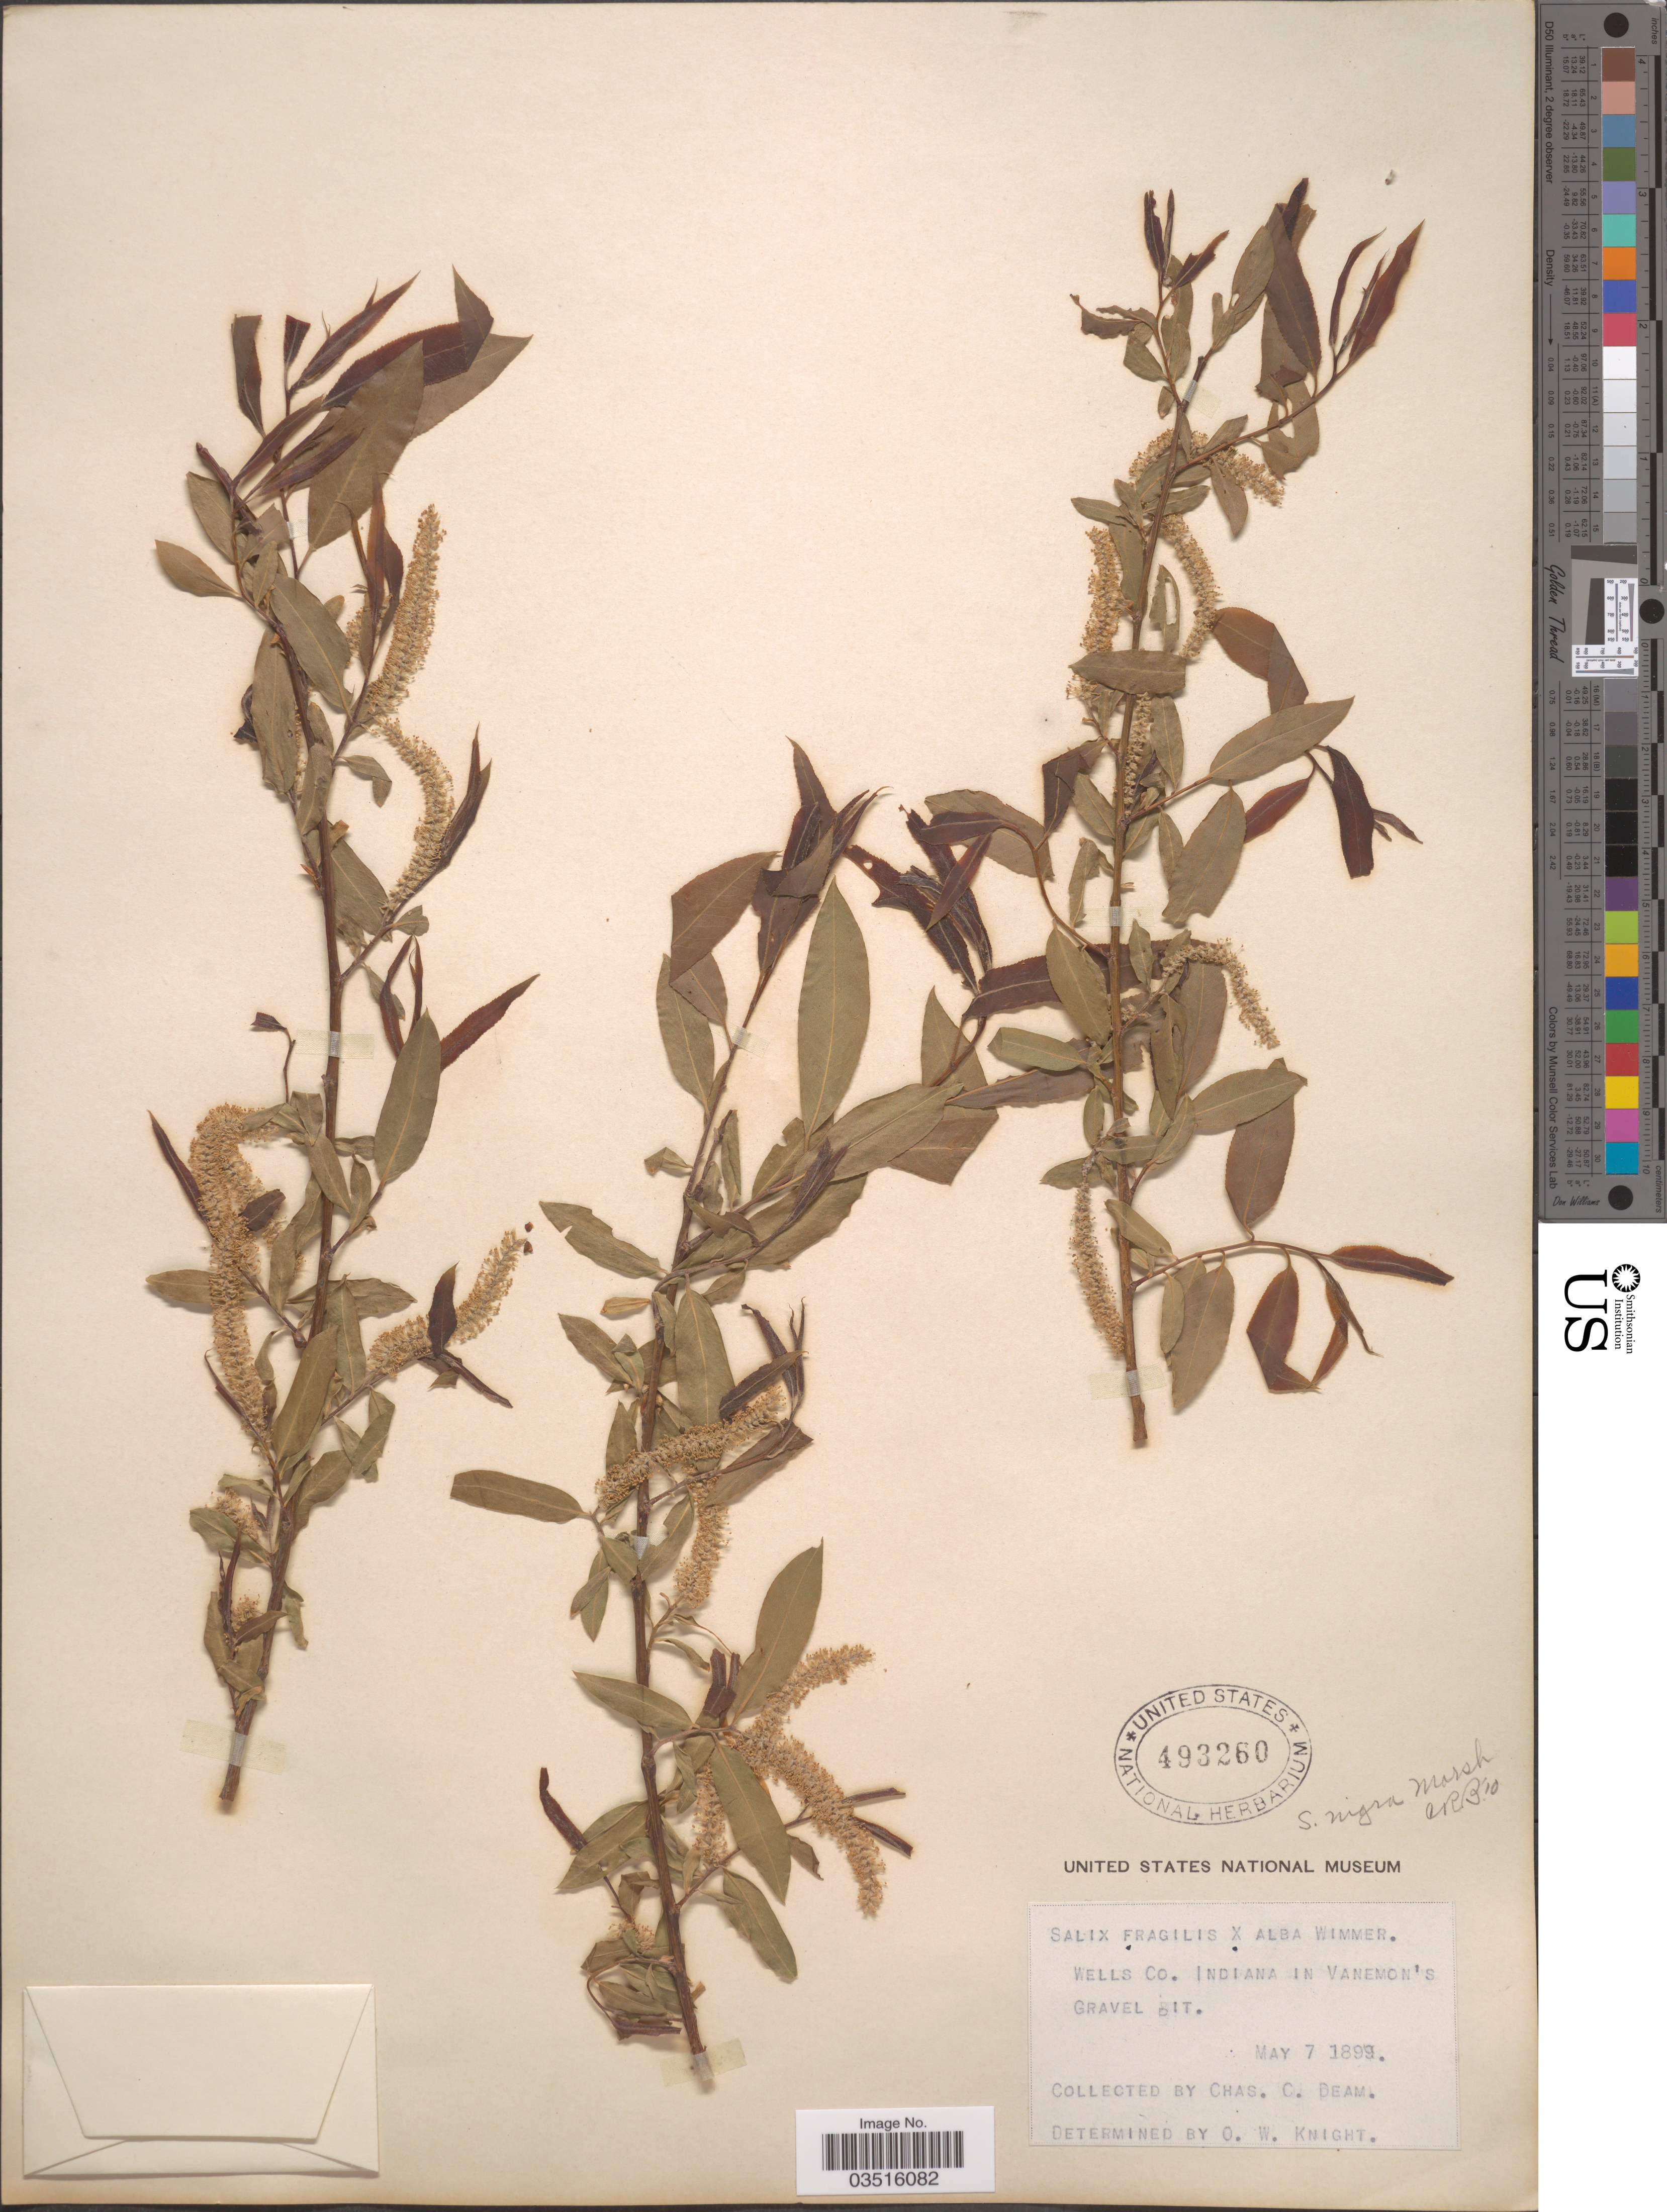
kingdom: Plantae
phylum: Tracheophyta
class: Magnoliopsida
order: Malpighiales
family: Salicaceae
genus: Salix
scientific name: Salix nigra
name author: Marshall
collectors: C. C. Deam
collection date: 1899-05-07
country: United States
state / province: Indiana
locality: Wells Co. Indiana in Vanemon's Gravel Pit.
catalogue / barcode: US 493260